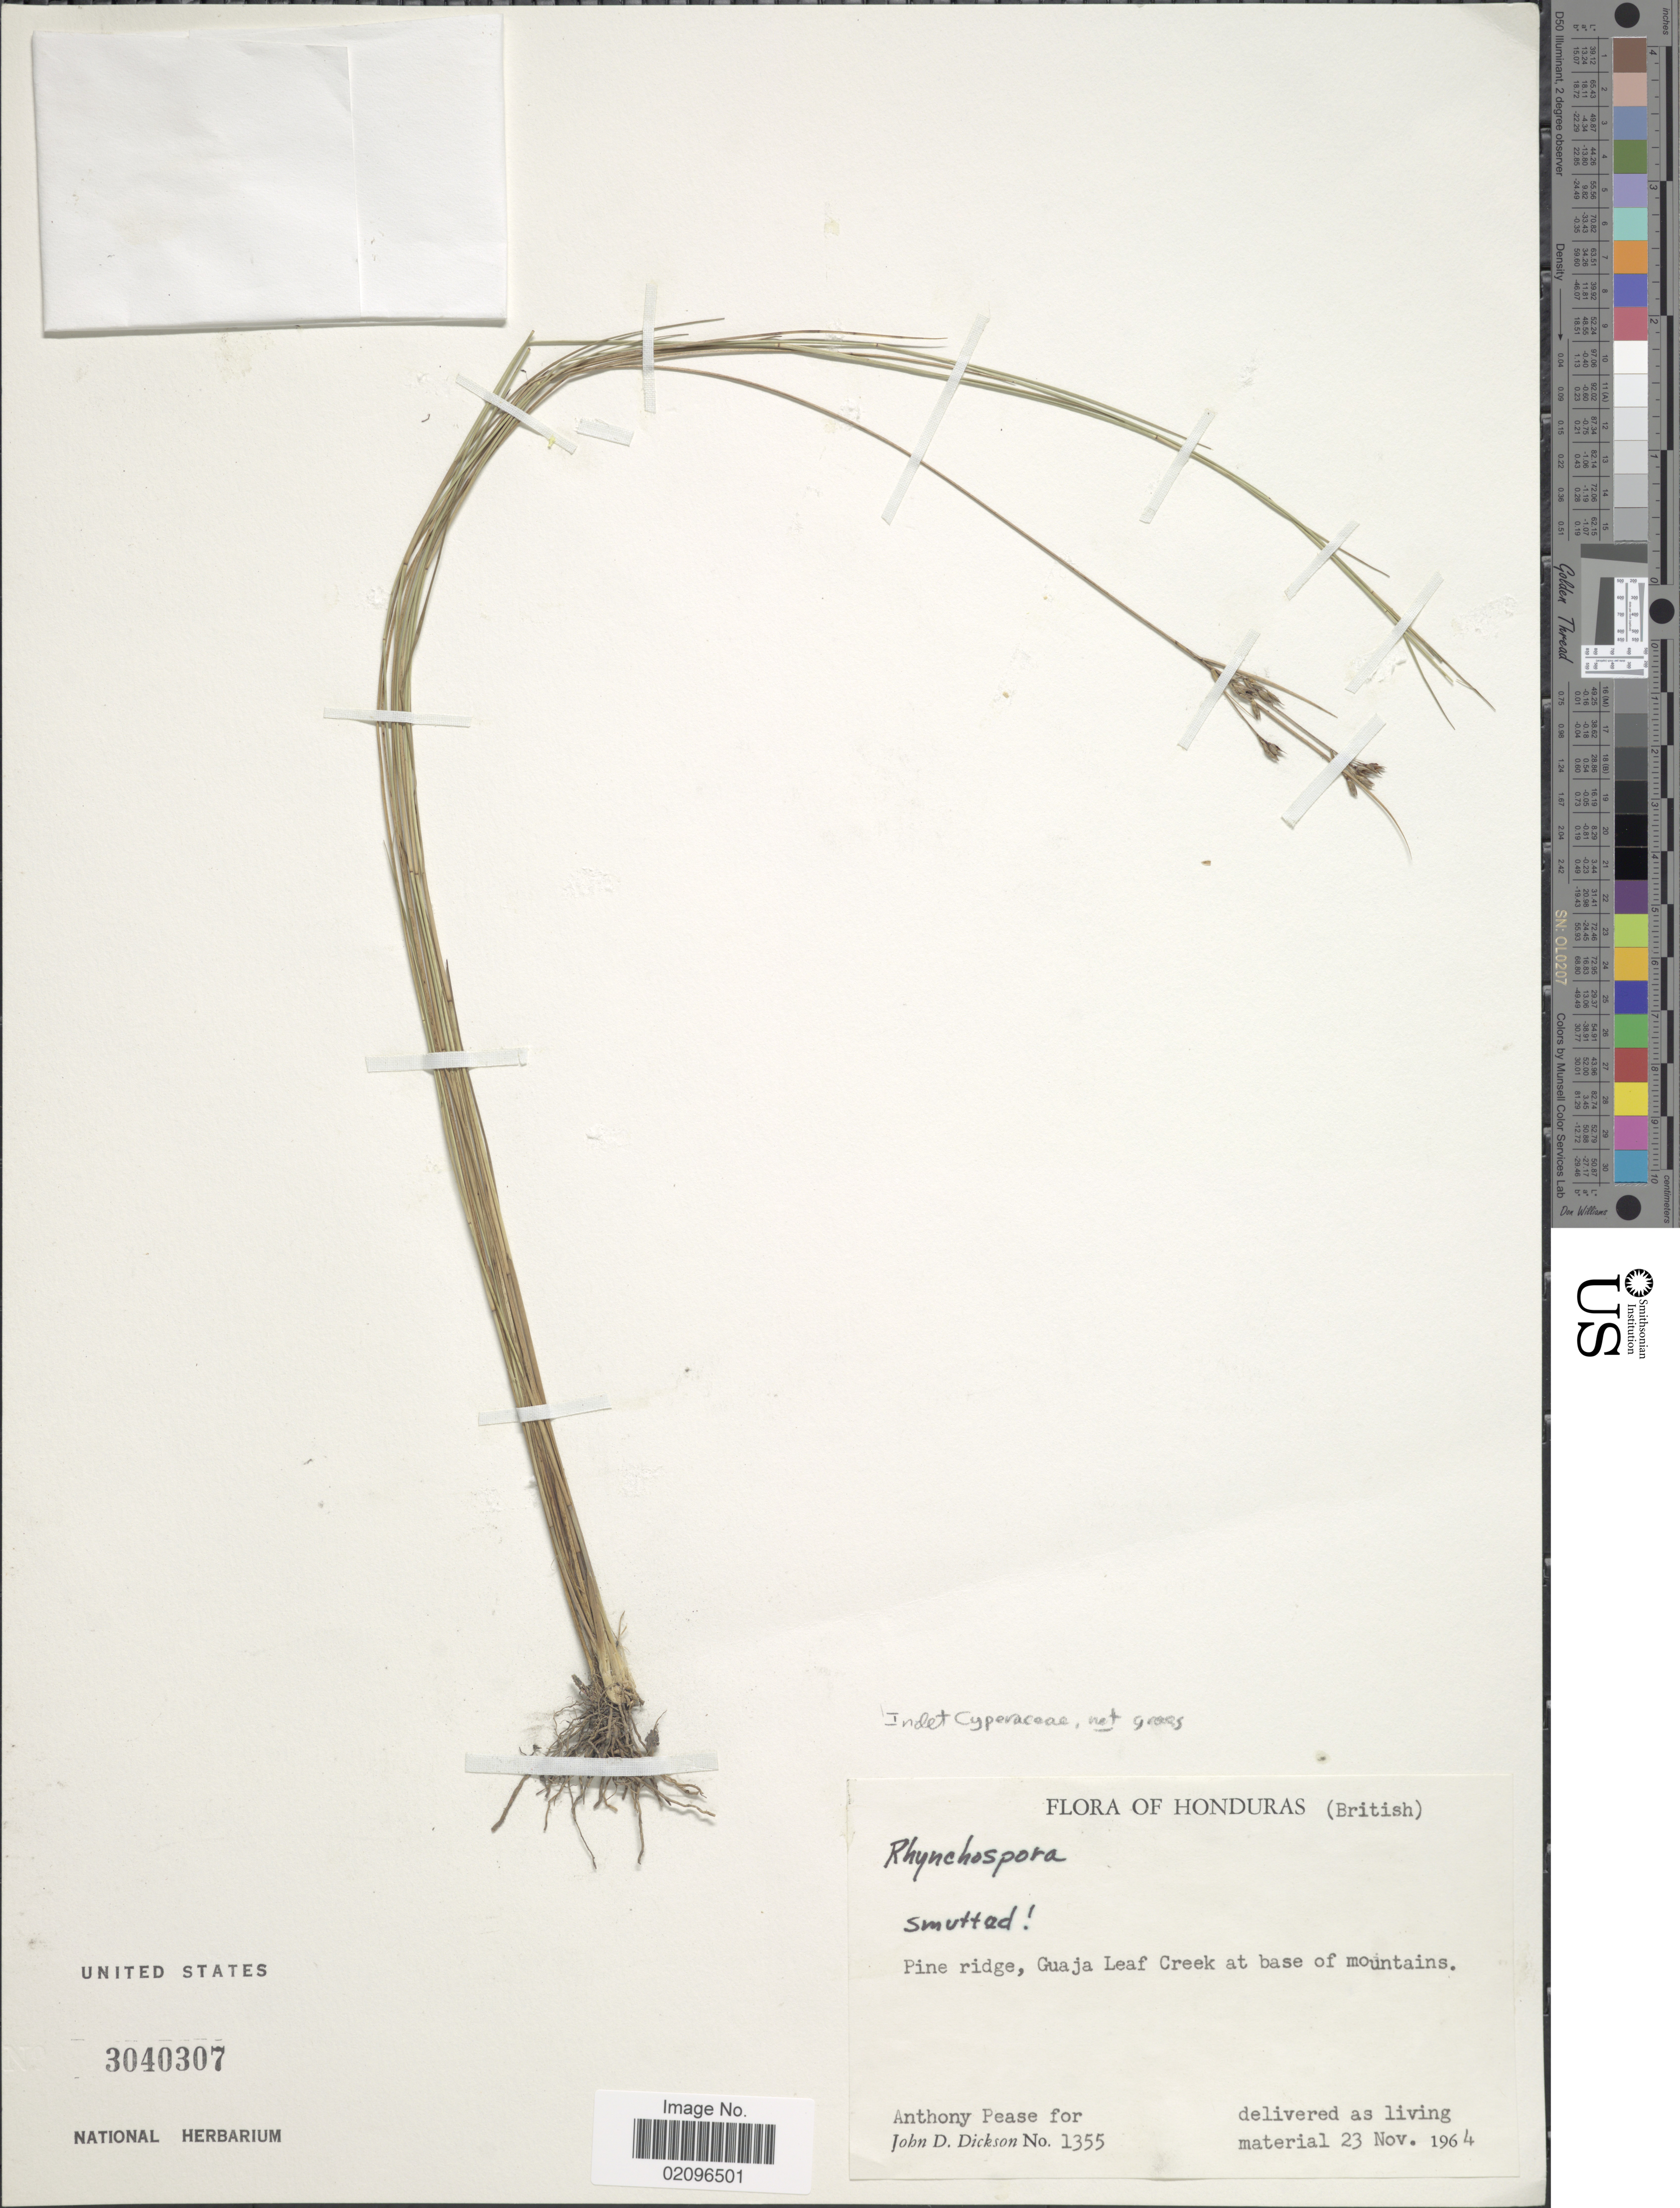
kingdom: Plantae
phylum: Tracheophyta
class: Liliopsida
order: Poales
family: Cyperaceae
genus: Rhynchospora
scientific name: Rhynchospora sp.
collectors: A. S. Pease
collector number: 1355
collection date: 1964-11-23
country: Belize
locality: Honduras (Bristish), Pine ridge, Guaja Leaf Creek at base of mountains.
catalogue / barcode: US 3040307